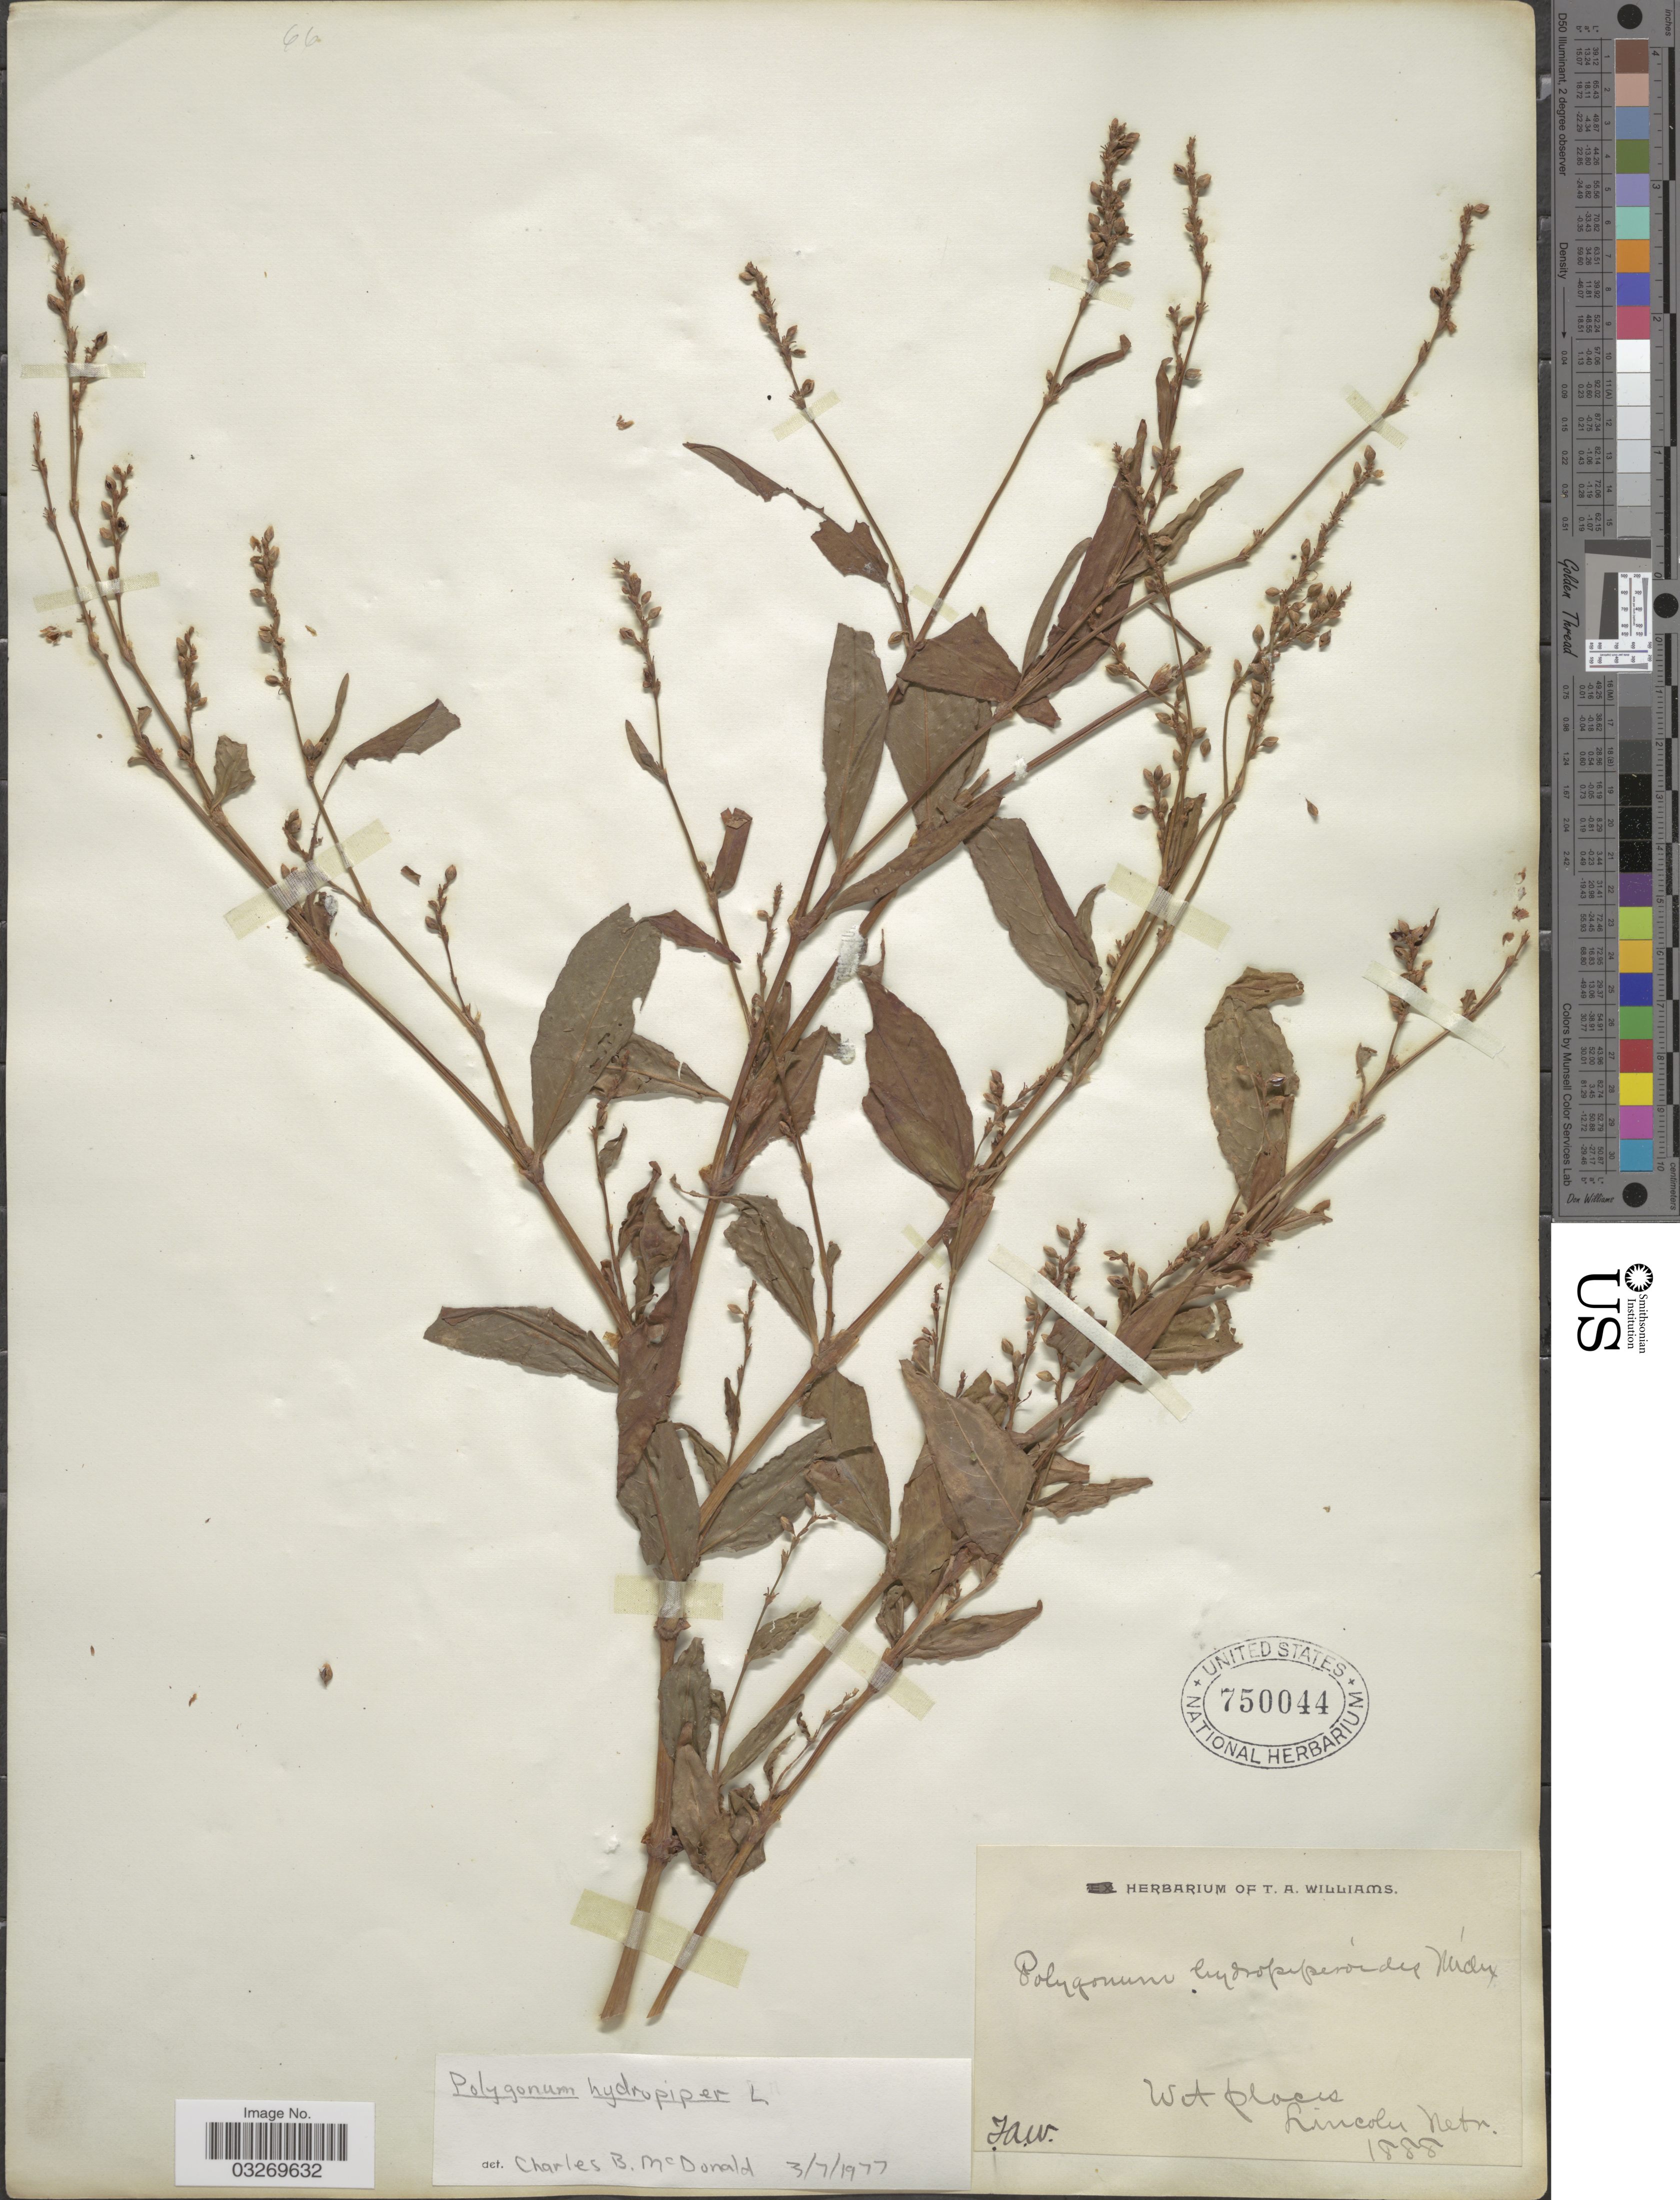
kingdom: Plantae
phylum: Tracheophyta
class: Magnoliopsida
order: Caryophyllales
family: Polygonaceae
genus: Persicaria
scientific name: Persicaria punctata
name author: (Elliott) Small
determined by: Atha, D. E.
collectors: T. Williams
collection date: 1888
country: United States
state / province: Nebraska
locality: Wet places, Lincoln.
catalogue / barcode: US 750044